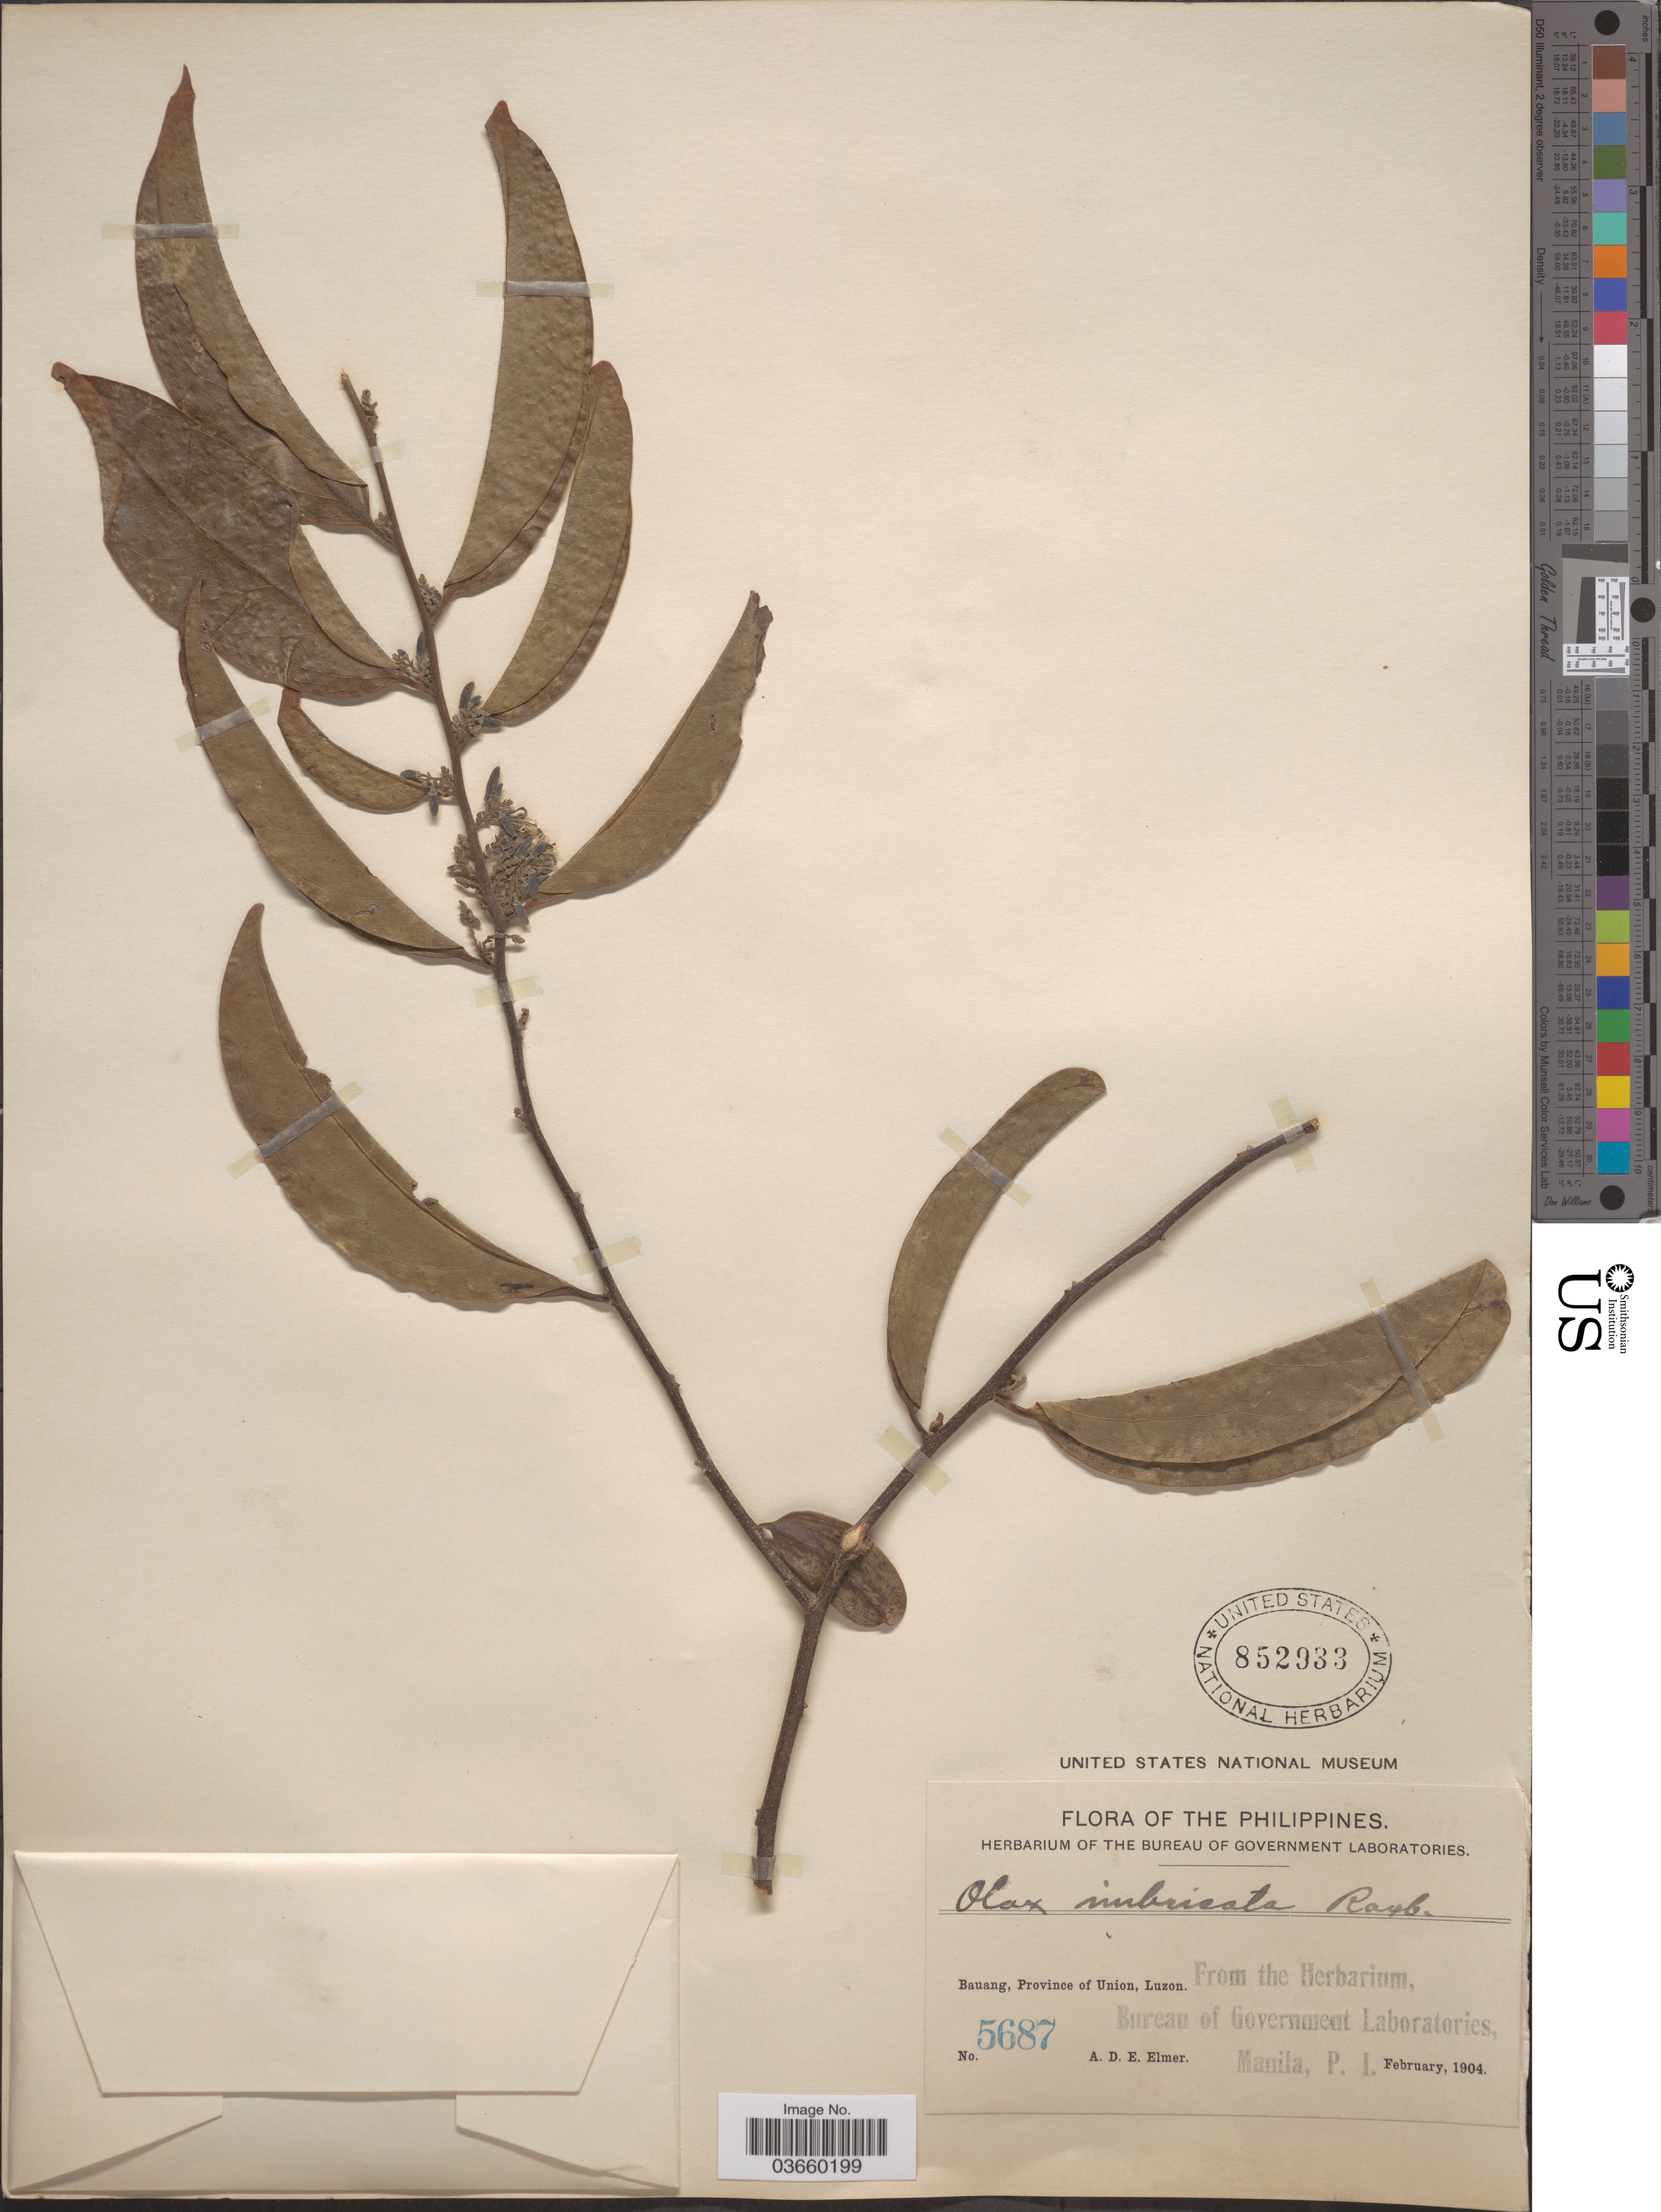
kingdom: Plantae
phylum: Tracheophyta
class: Magnoliopsida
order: Santalales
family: Olacaceae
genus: Olax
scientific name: Olax imbricata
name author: Roxb.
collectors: A. D. E. Elmer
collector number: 5687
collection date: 1904-02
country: Philippines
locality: Bauang, Province of Union, Luzon.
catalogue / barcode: US 852933